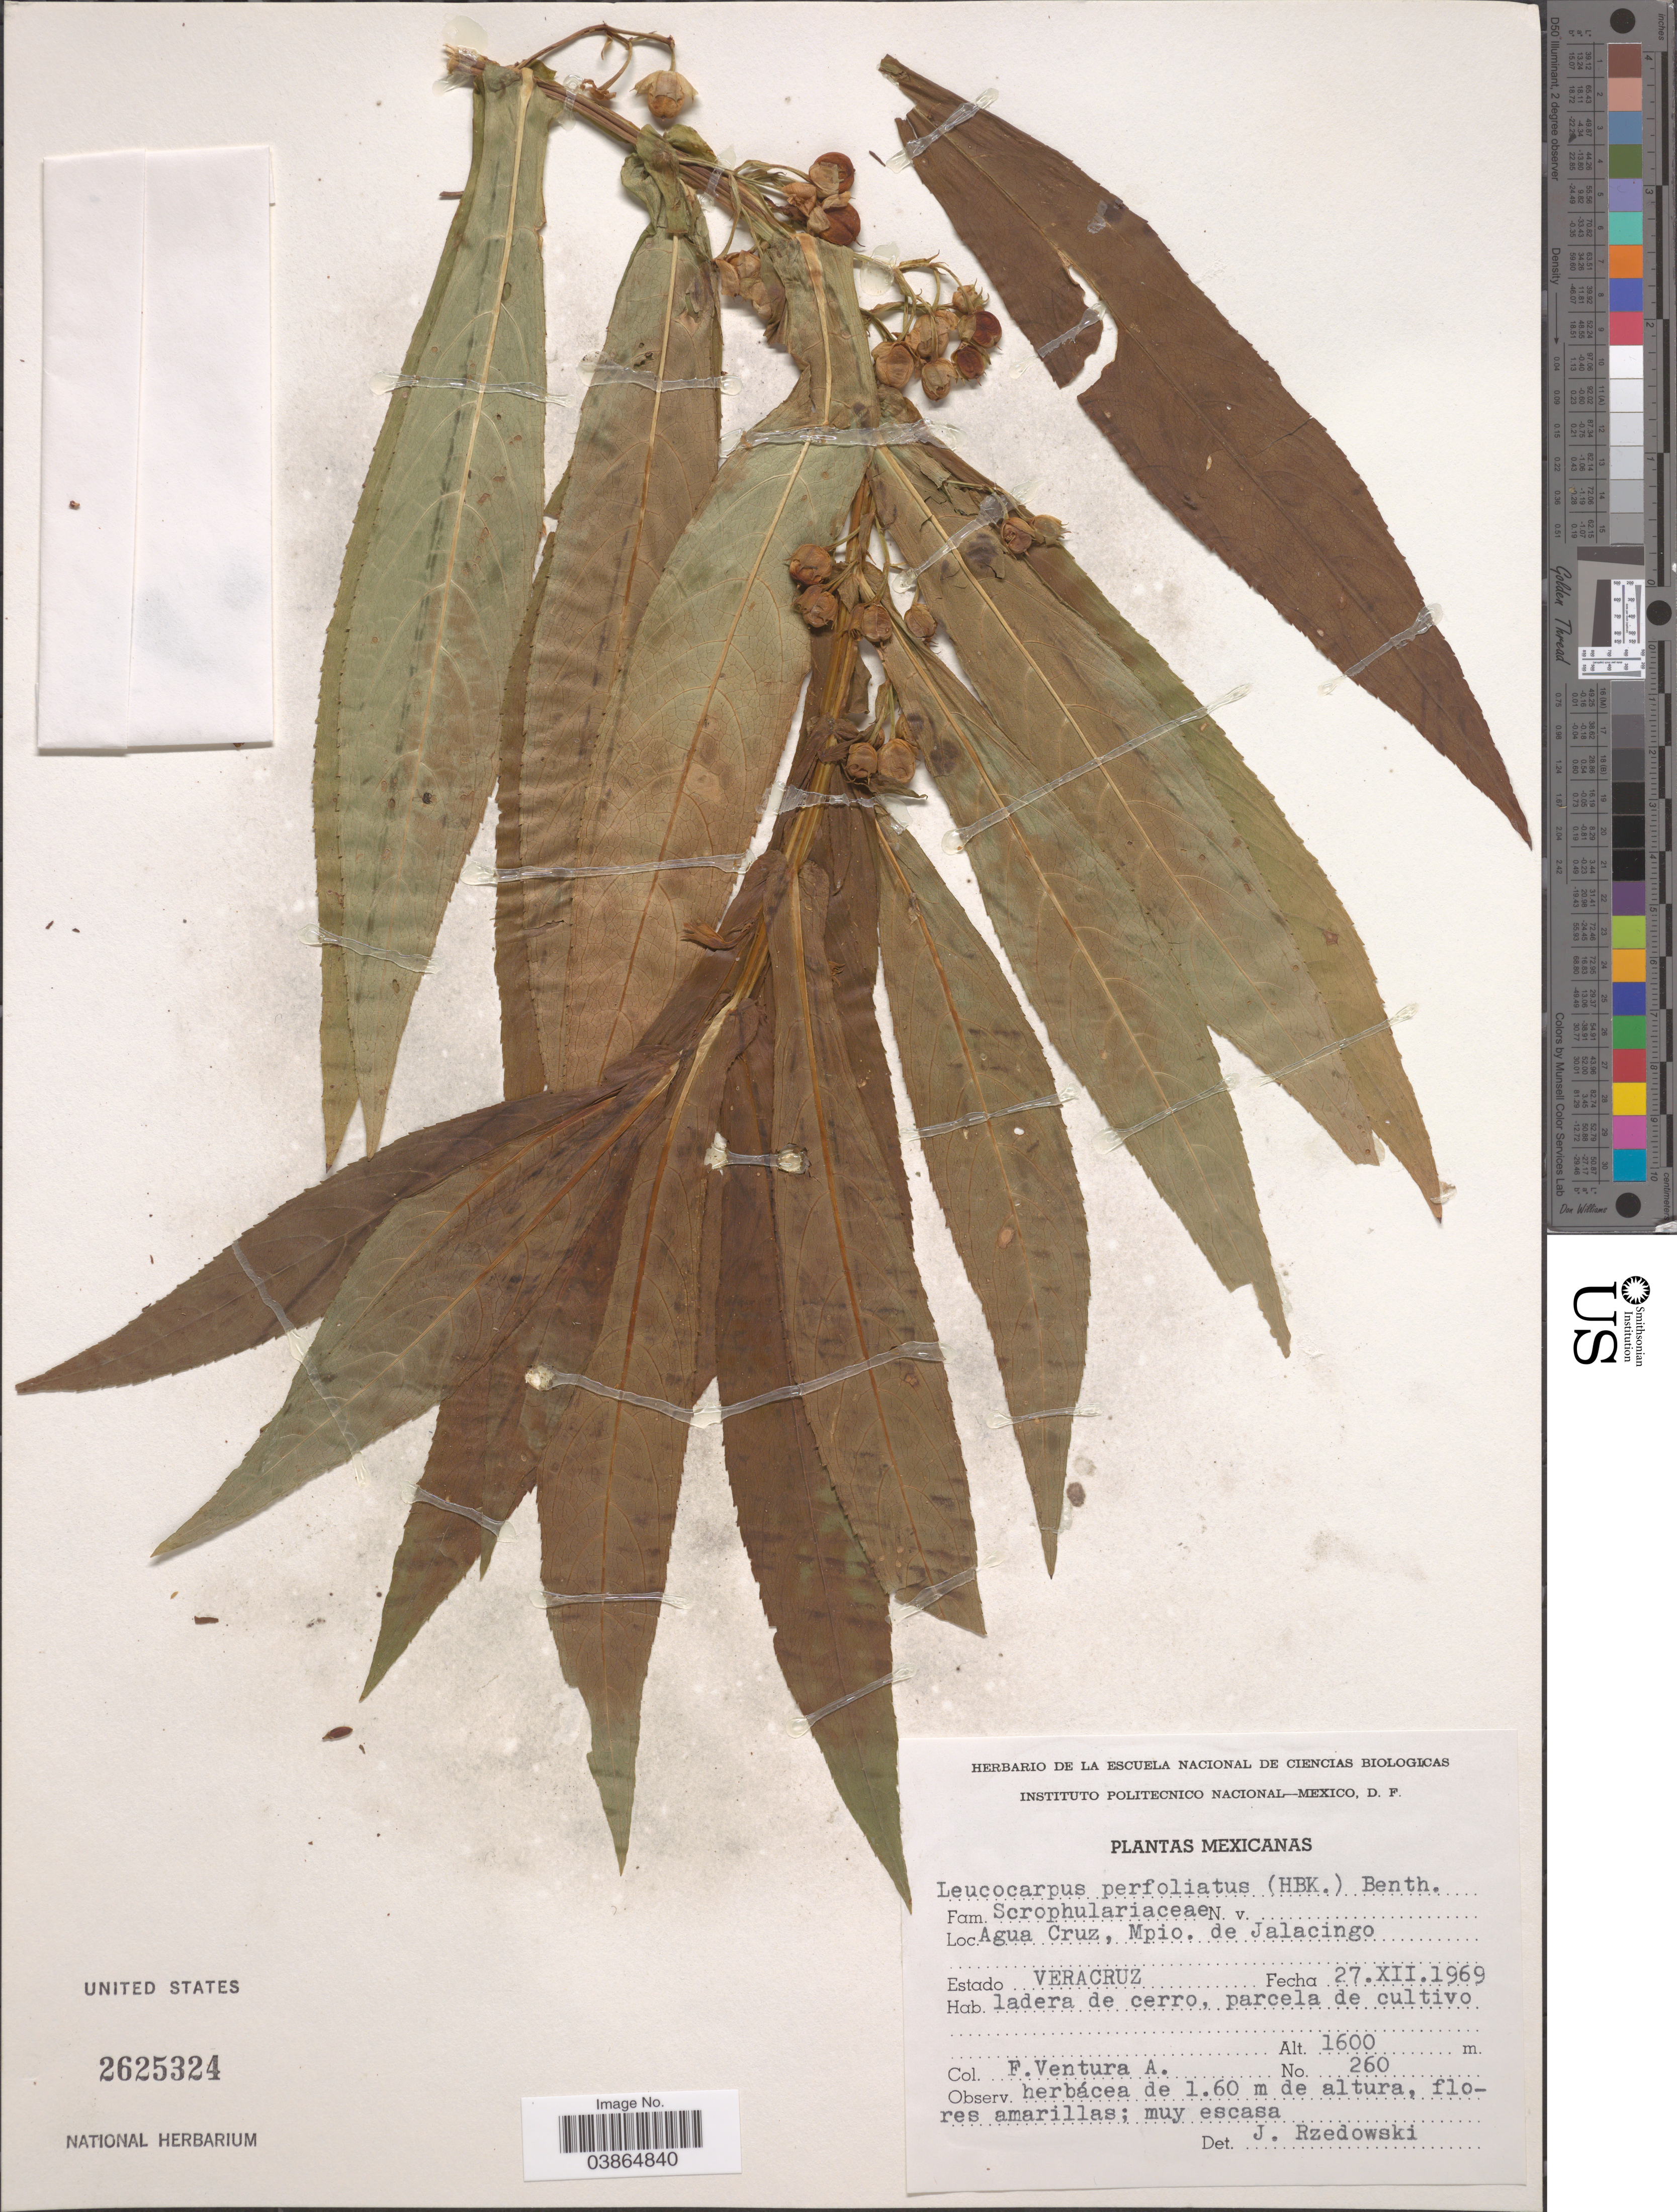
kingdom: Plantae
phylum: Tracheophyta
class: Magnoliopsida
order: Lamiales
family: Phrymaceae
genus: Leucocarpus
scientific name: Leucocarpus alatus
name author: D. Don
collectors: F. Ventura A.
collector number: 260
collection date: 1969-12-27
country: Mexico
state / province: Veracruz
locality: Agua Cruz, Mpio. de Jalacingo.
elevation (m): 1600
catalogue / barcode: US 2625324